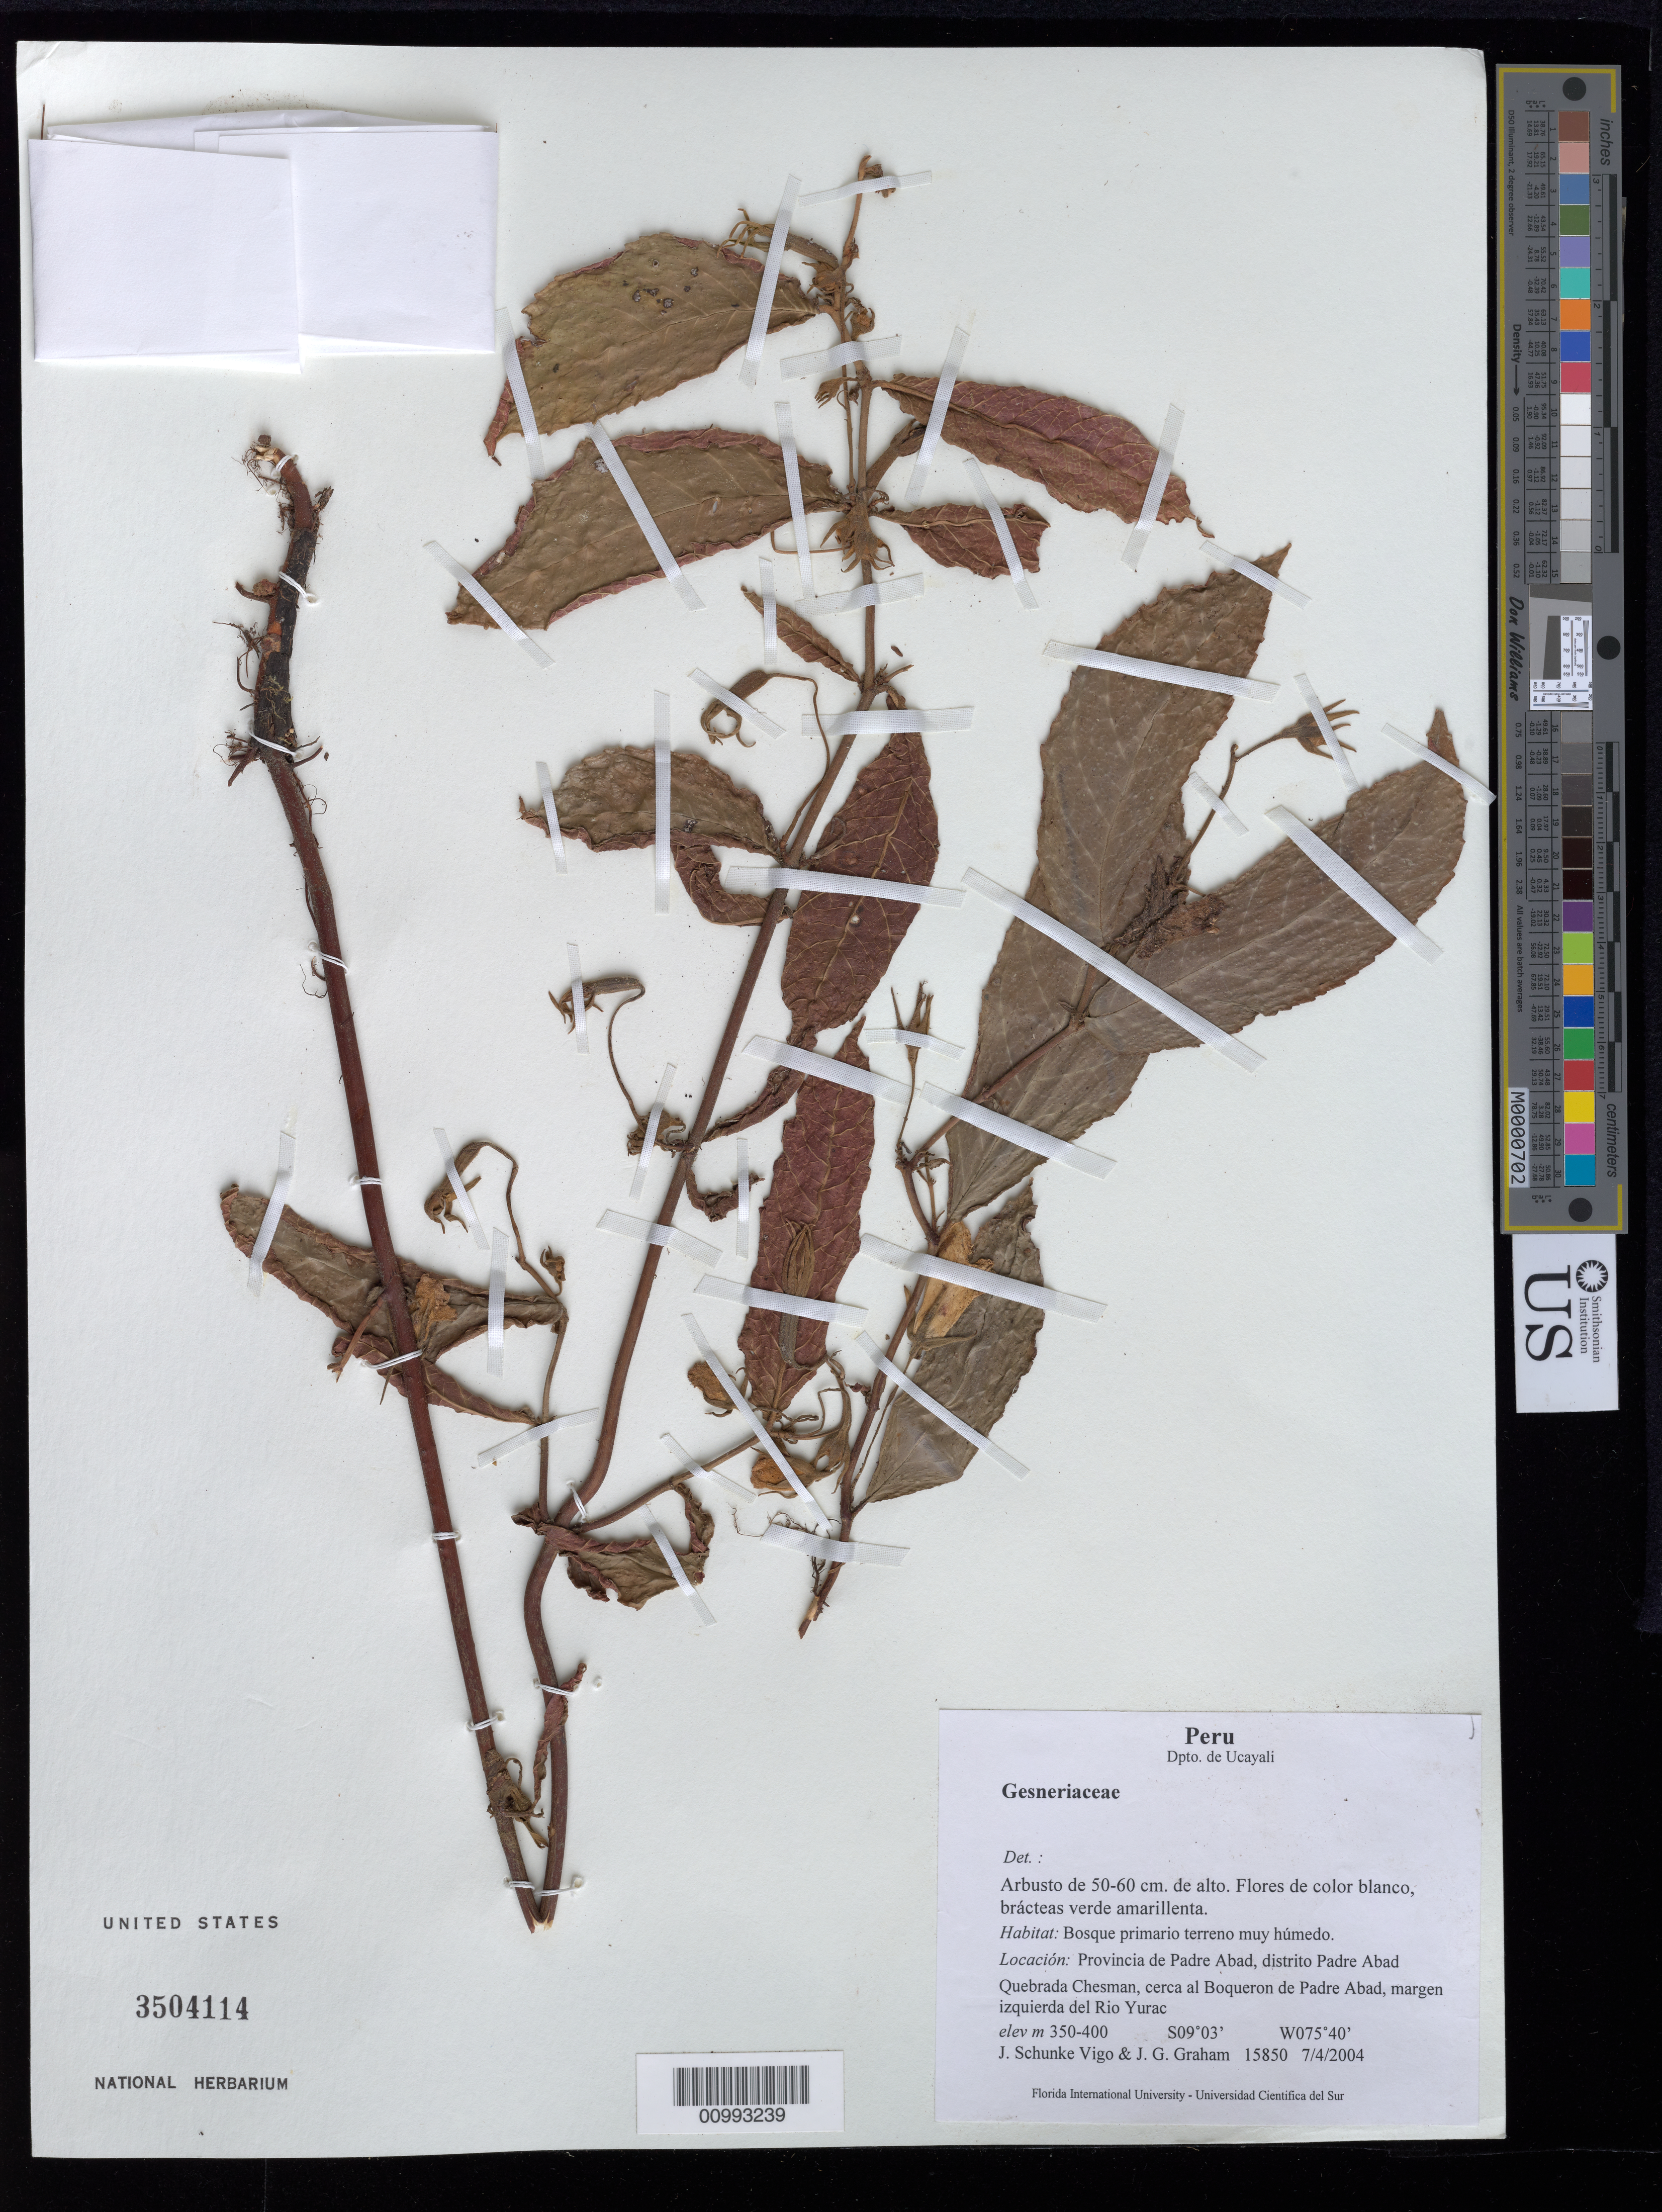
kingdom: Plantae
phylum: Tracheophyta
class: Magnoliopsida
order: Lamiales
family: Gesneriaceae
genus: Monopyle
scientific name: Monopyle sp.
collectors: J. Schunke Vigo & J. G. Graham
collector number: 15850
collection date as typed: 04 Jul 2004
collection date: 2004-07-04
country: Peru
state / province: Ucayali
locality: Provincia de Padre Abad, distrito Padre Abad. Quebrada Chesman, cerca al Boqueron de Padre Abad, margen izquierda del Rio Yurac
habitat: Bosque primario terreno muy húmedo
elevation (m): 350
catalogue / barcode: US 3504114